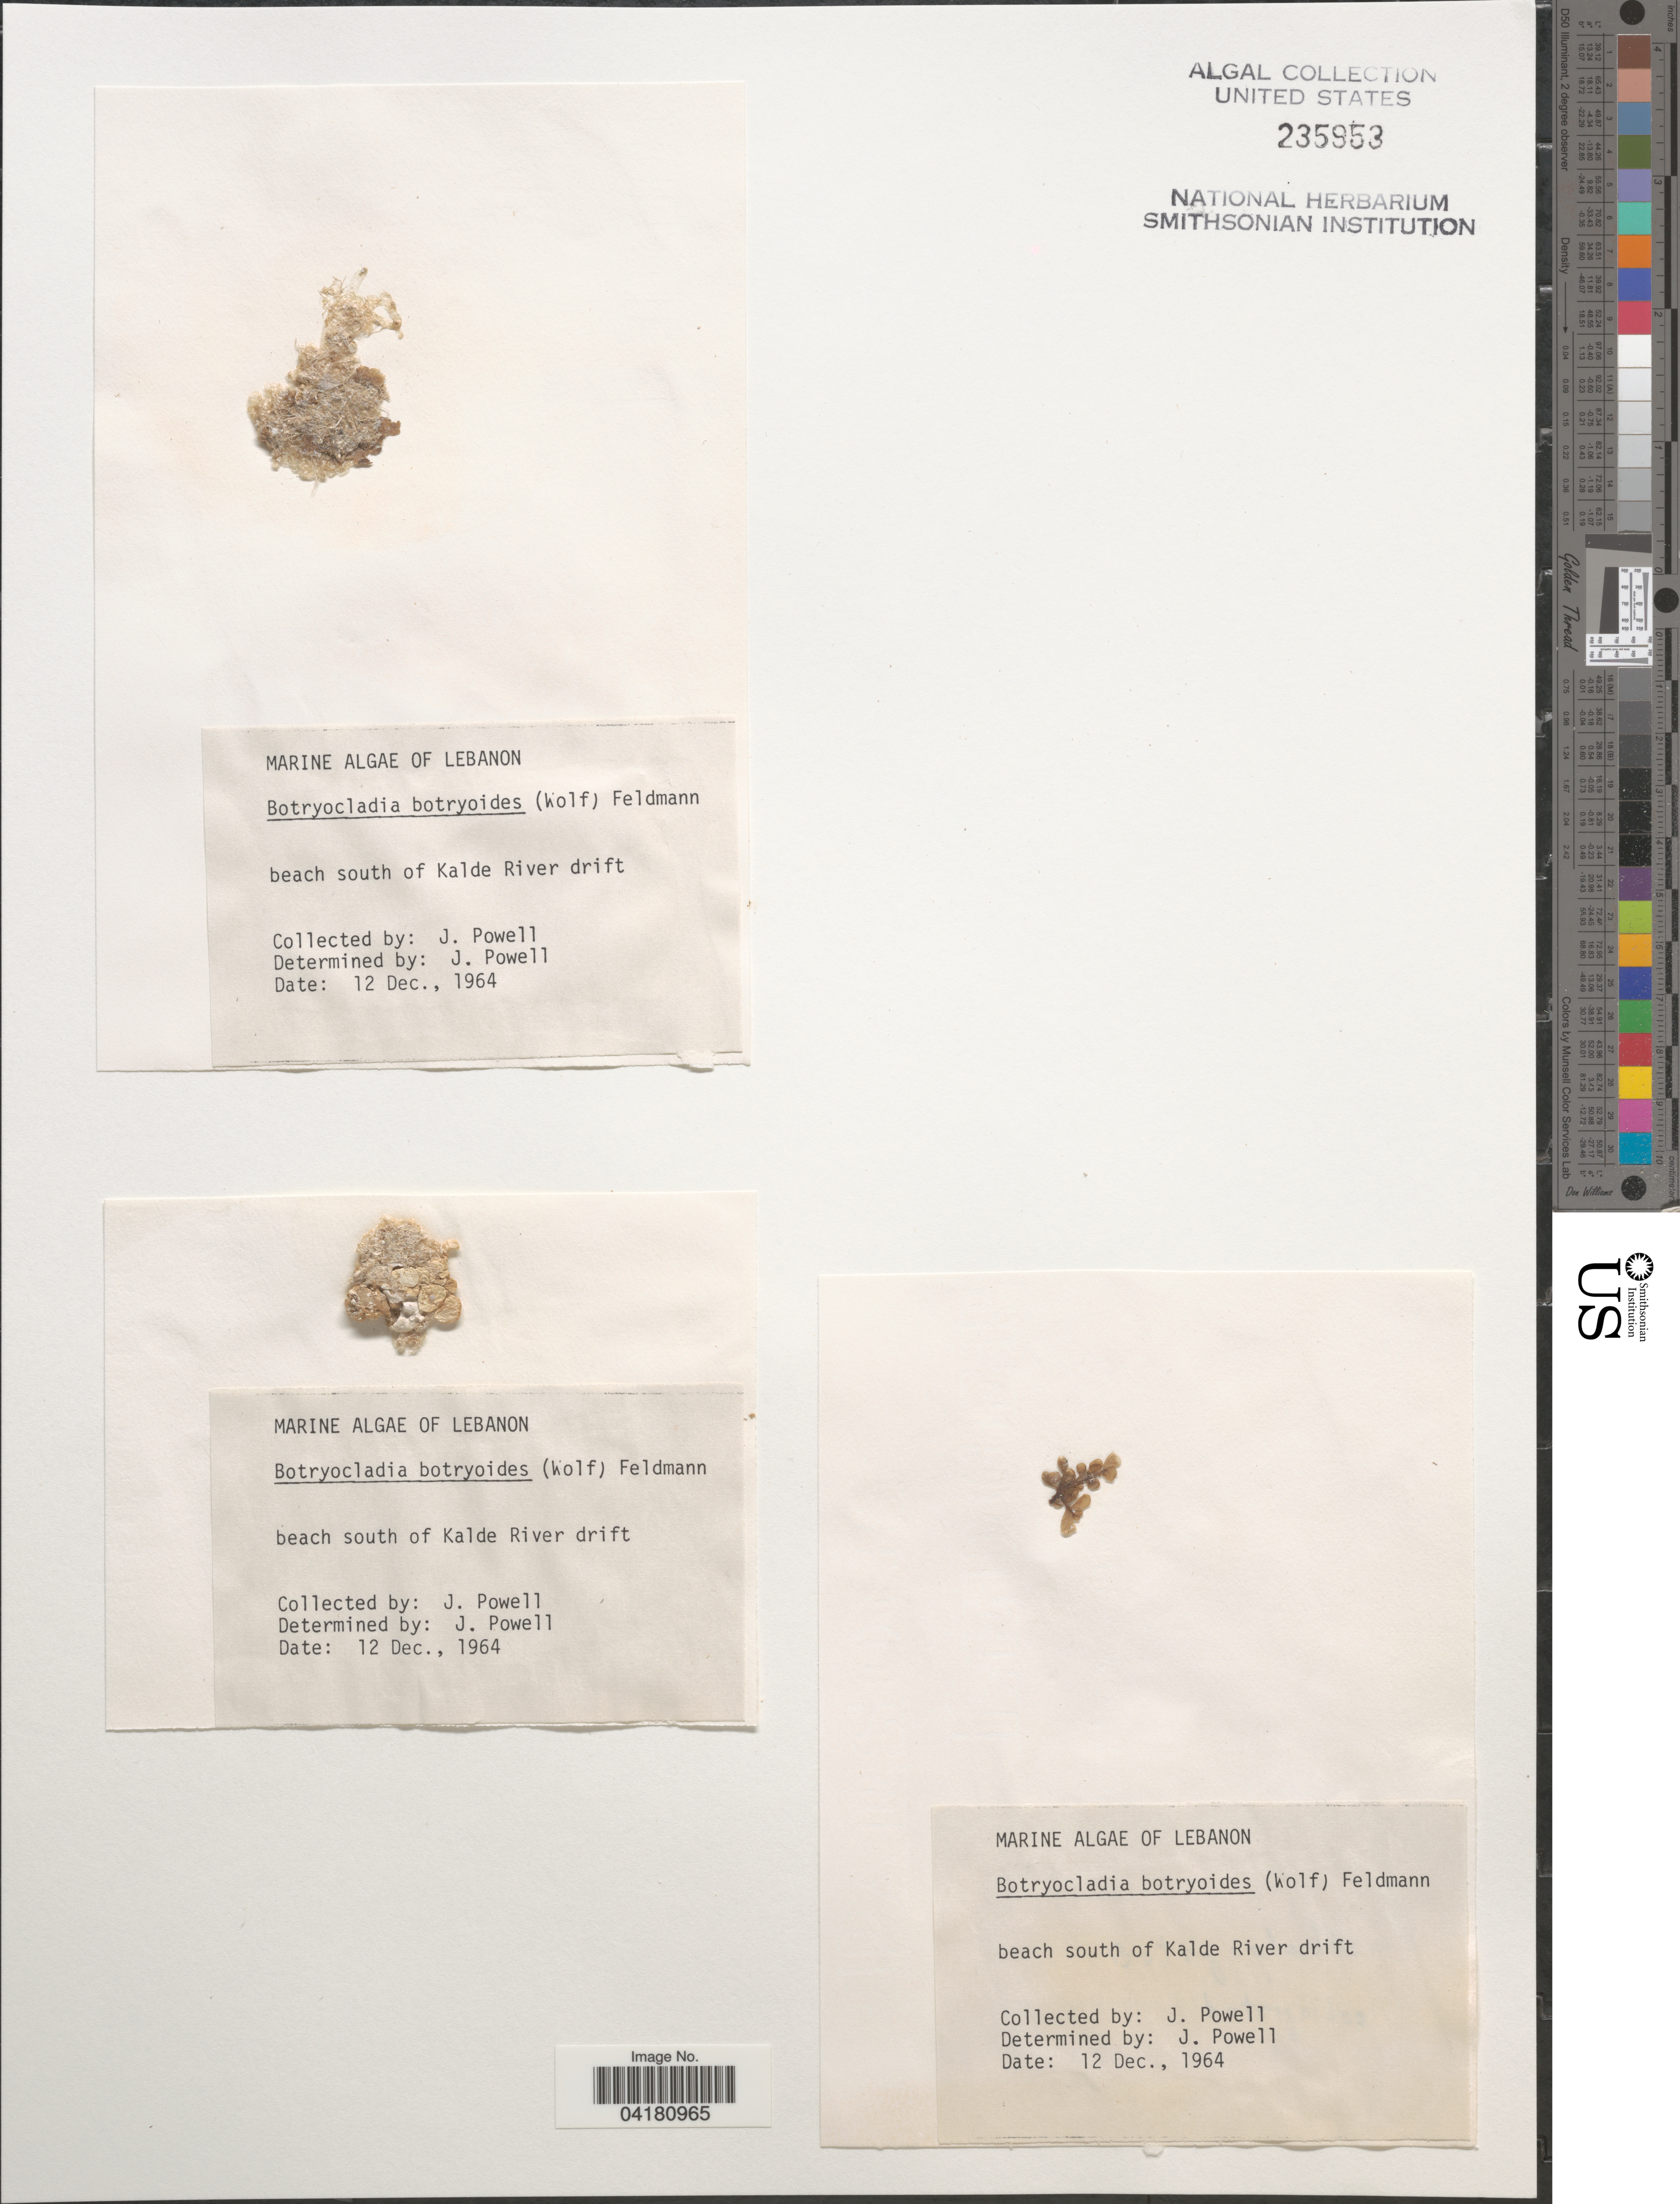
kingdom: Plantae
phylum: Rhodophyta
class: Florideophyceae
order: Rhodymeniales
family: Rhodymeniaceae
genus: Botryocladia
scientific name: Botryocladia botryoides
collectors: J. Powell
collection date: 1964-12-12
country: Lebanon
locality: Beach south of Kalde River drift.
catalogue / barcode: US 235953